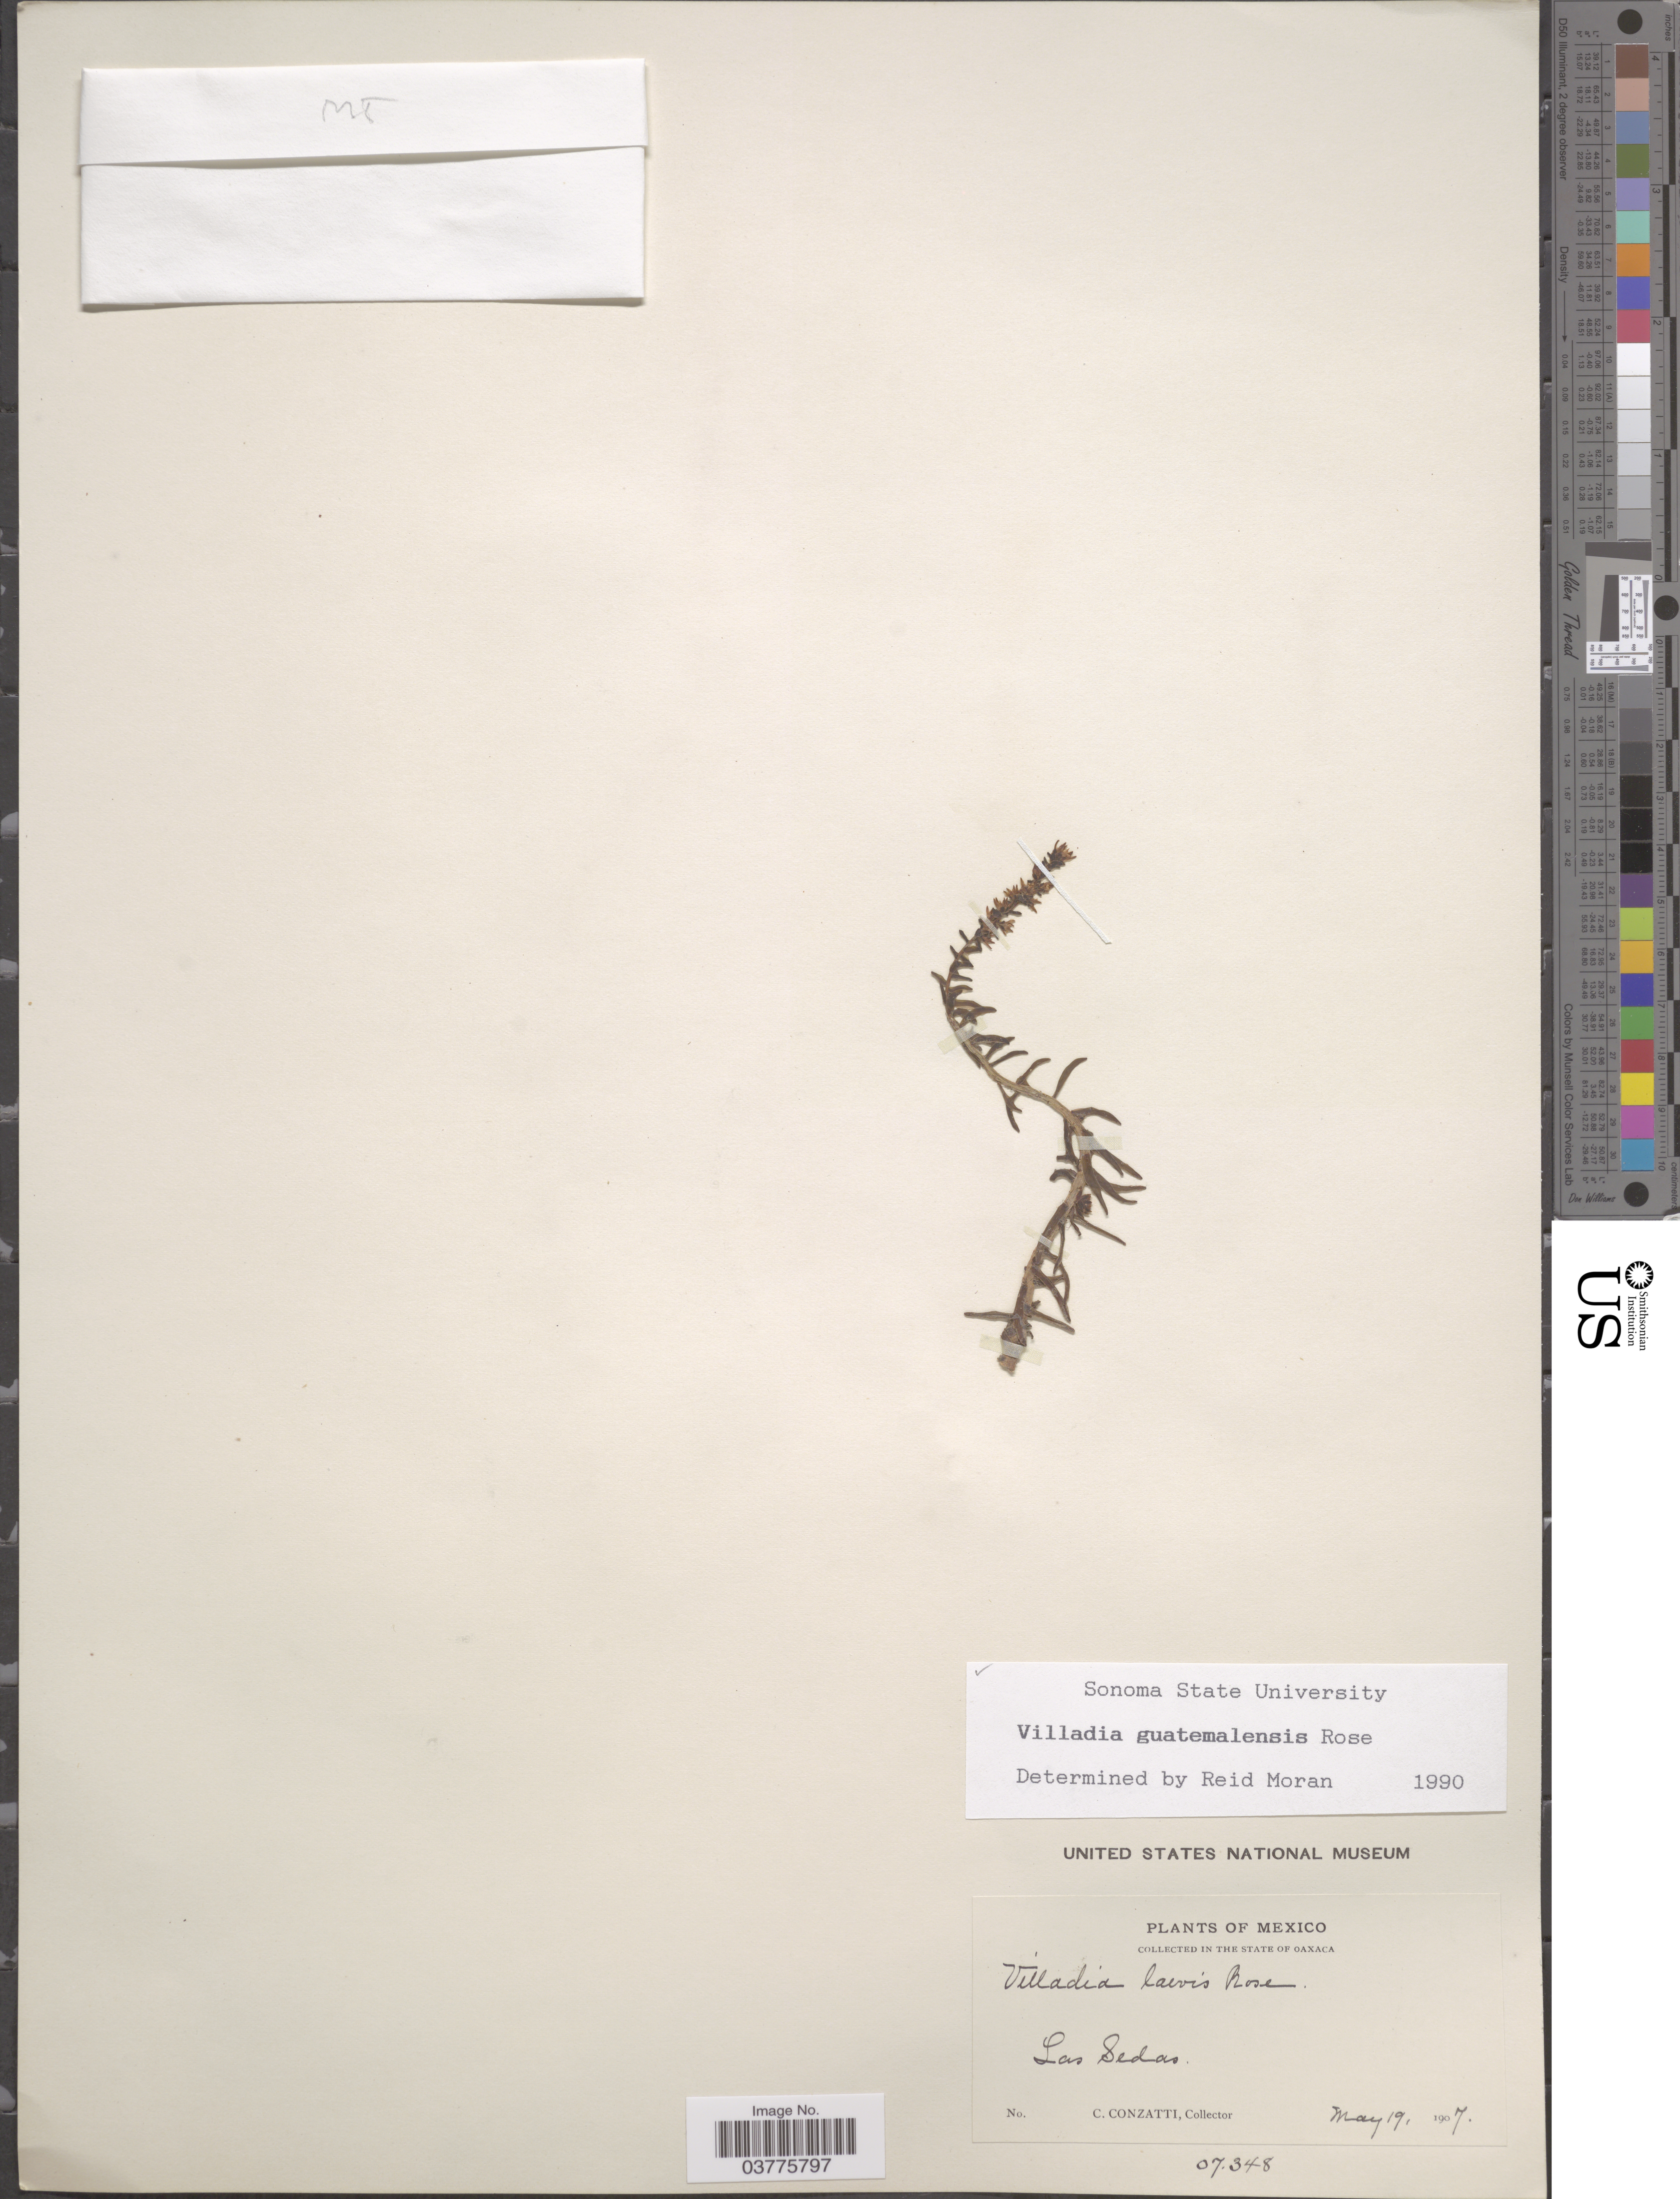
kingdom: Plantae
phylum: Tracheophyta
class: Magnoliopsida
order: Saxifragales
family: Crassulaceae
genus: Villadia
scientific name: Villadia guatemalensis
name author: Rose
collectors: C. Conzatti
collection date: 1907-05-19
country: Mexico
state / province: Oaxaca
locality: Las Sedas.